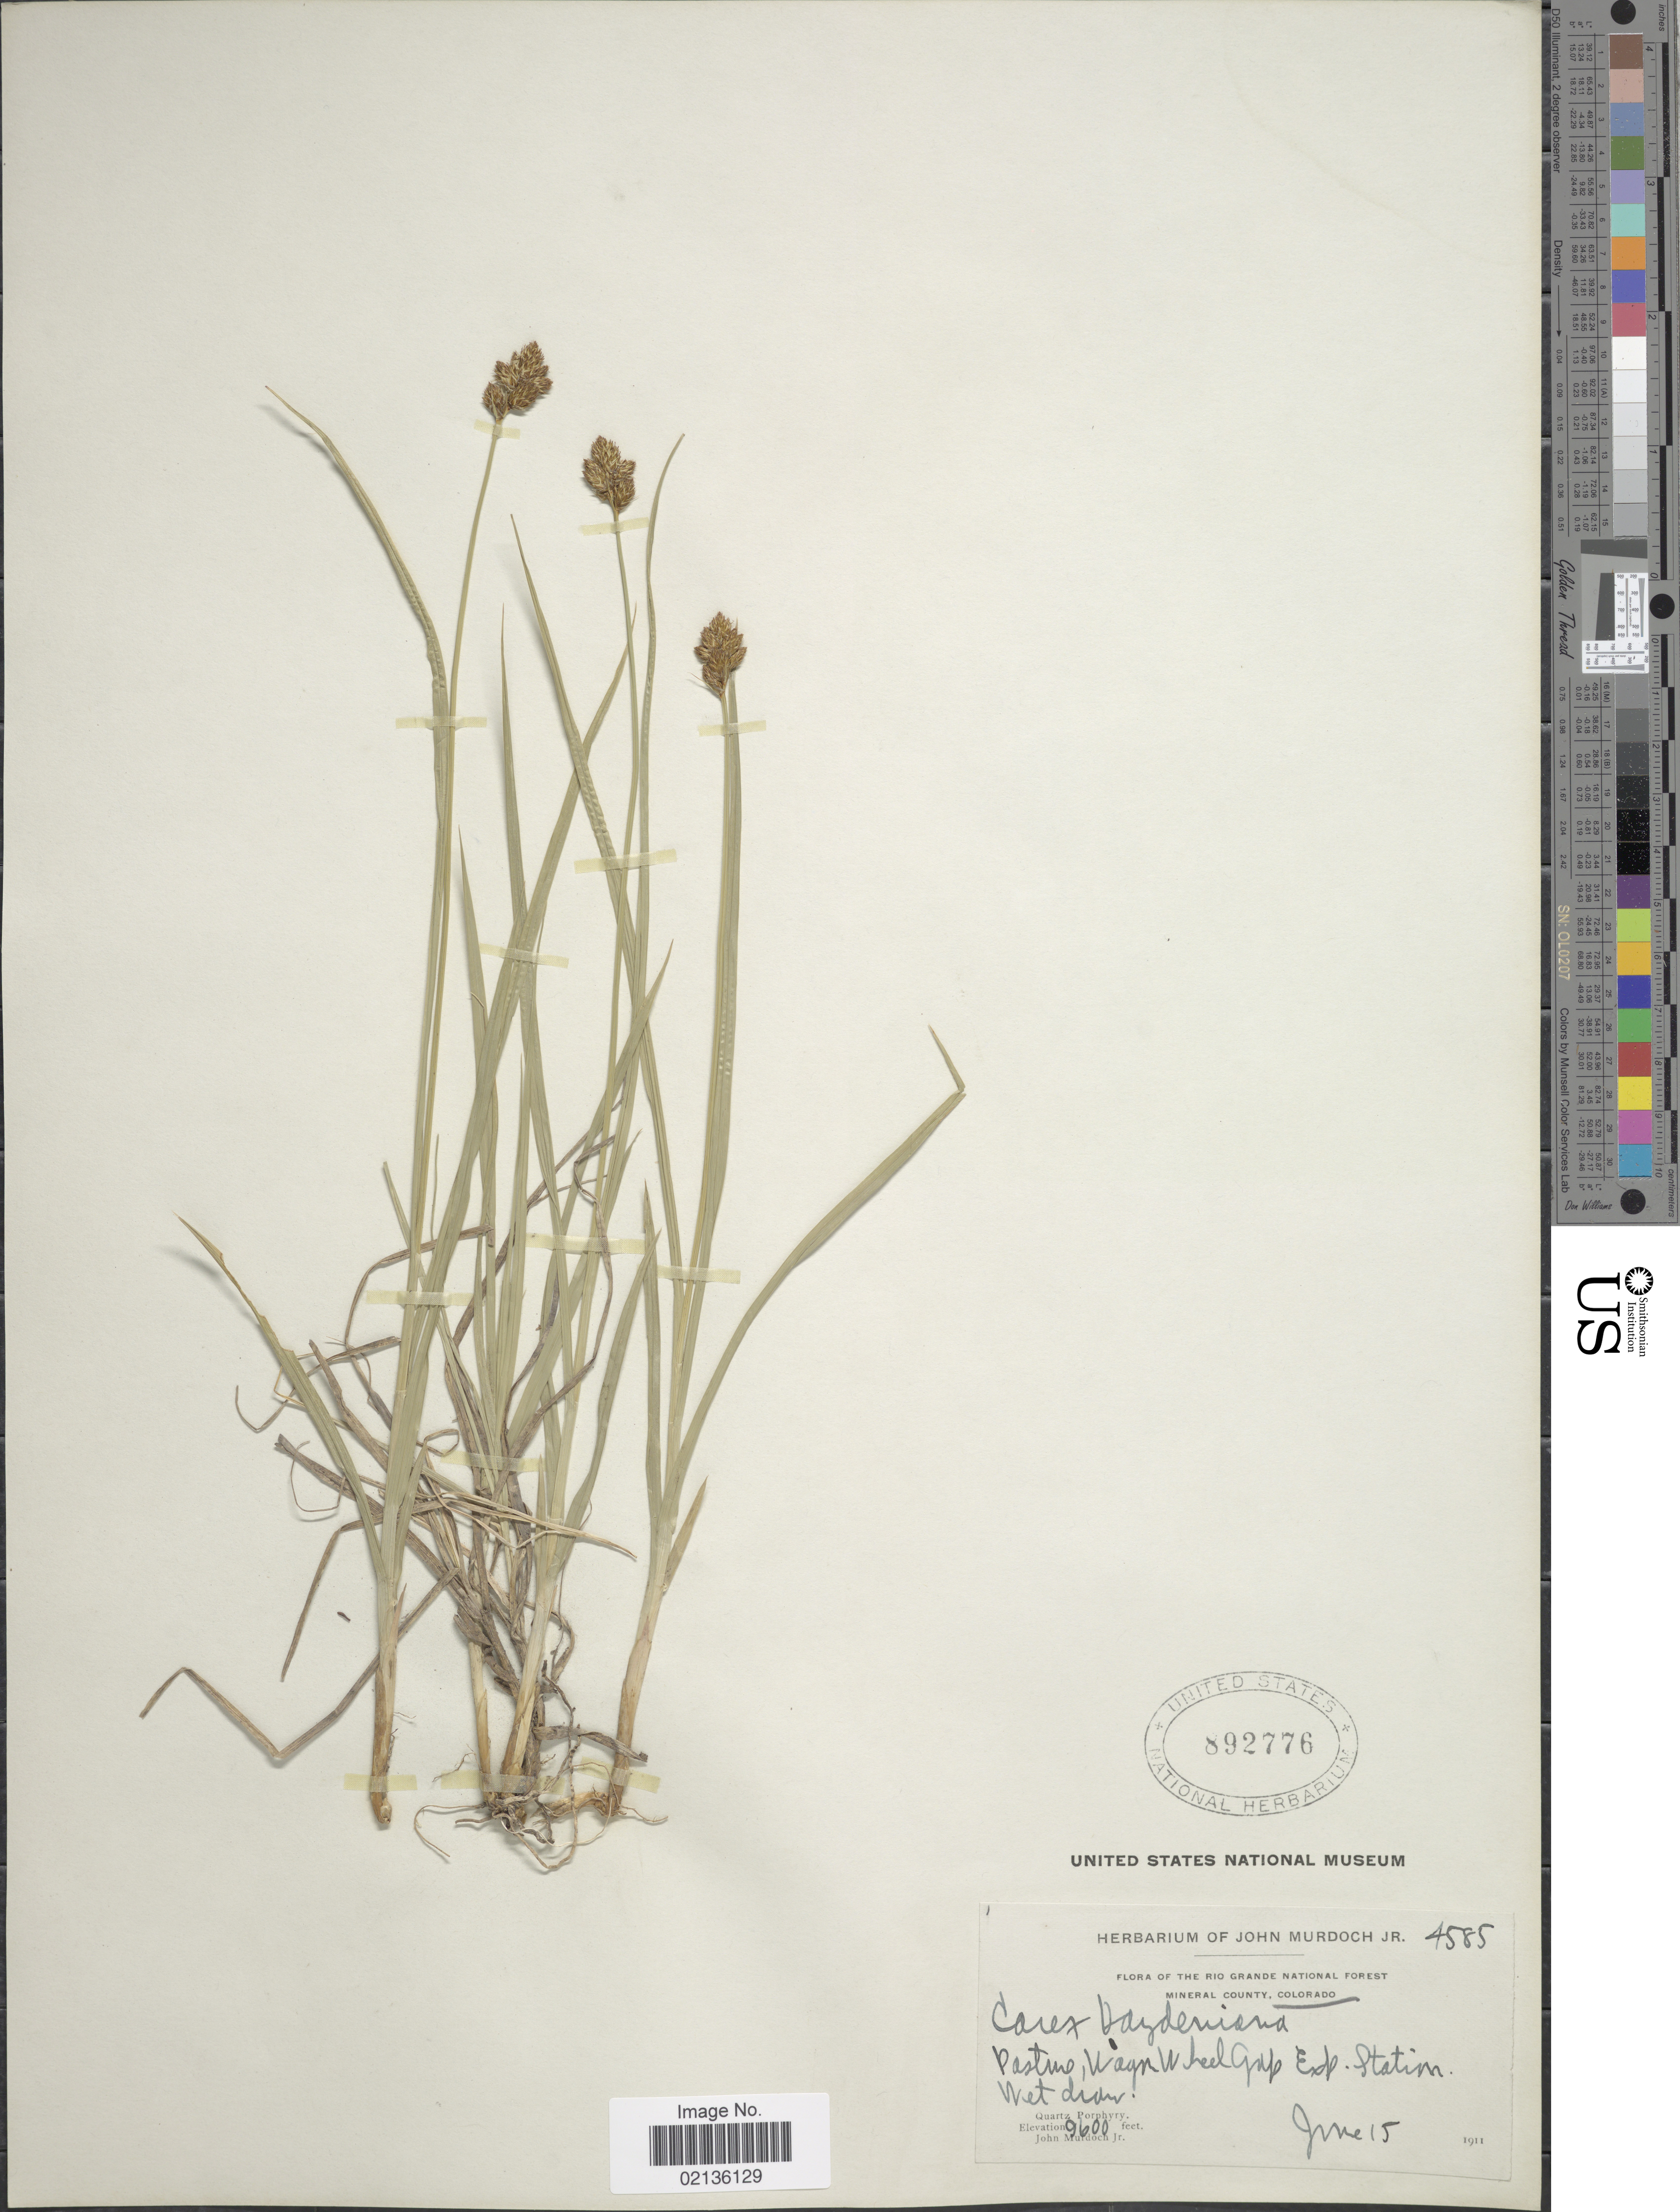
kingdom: Plantae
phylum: Tracheophyta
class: Liliopsida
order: Poales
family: Cyperaceae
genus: Carex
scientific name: Carex subfusca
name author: W. Boott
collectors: J. Murdoch Jr.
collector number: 4585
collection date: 1911-06-15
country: United States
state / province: Colorado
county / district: Mineral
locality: The Rio Grande National Forest, Mineral County, Pasture, Wagn Wheel Gap Exp. Station.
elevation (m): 2926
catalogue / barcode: US 892776